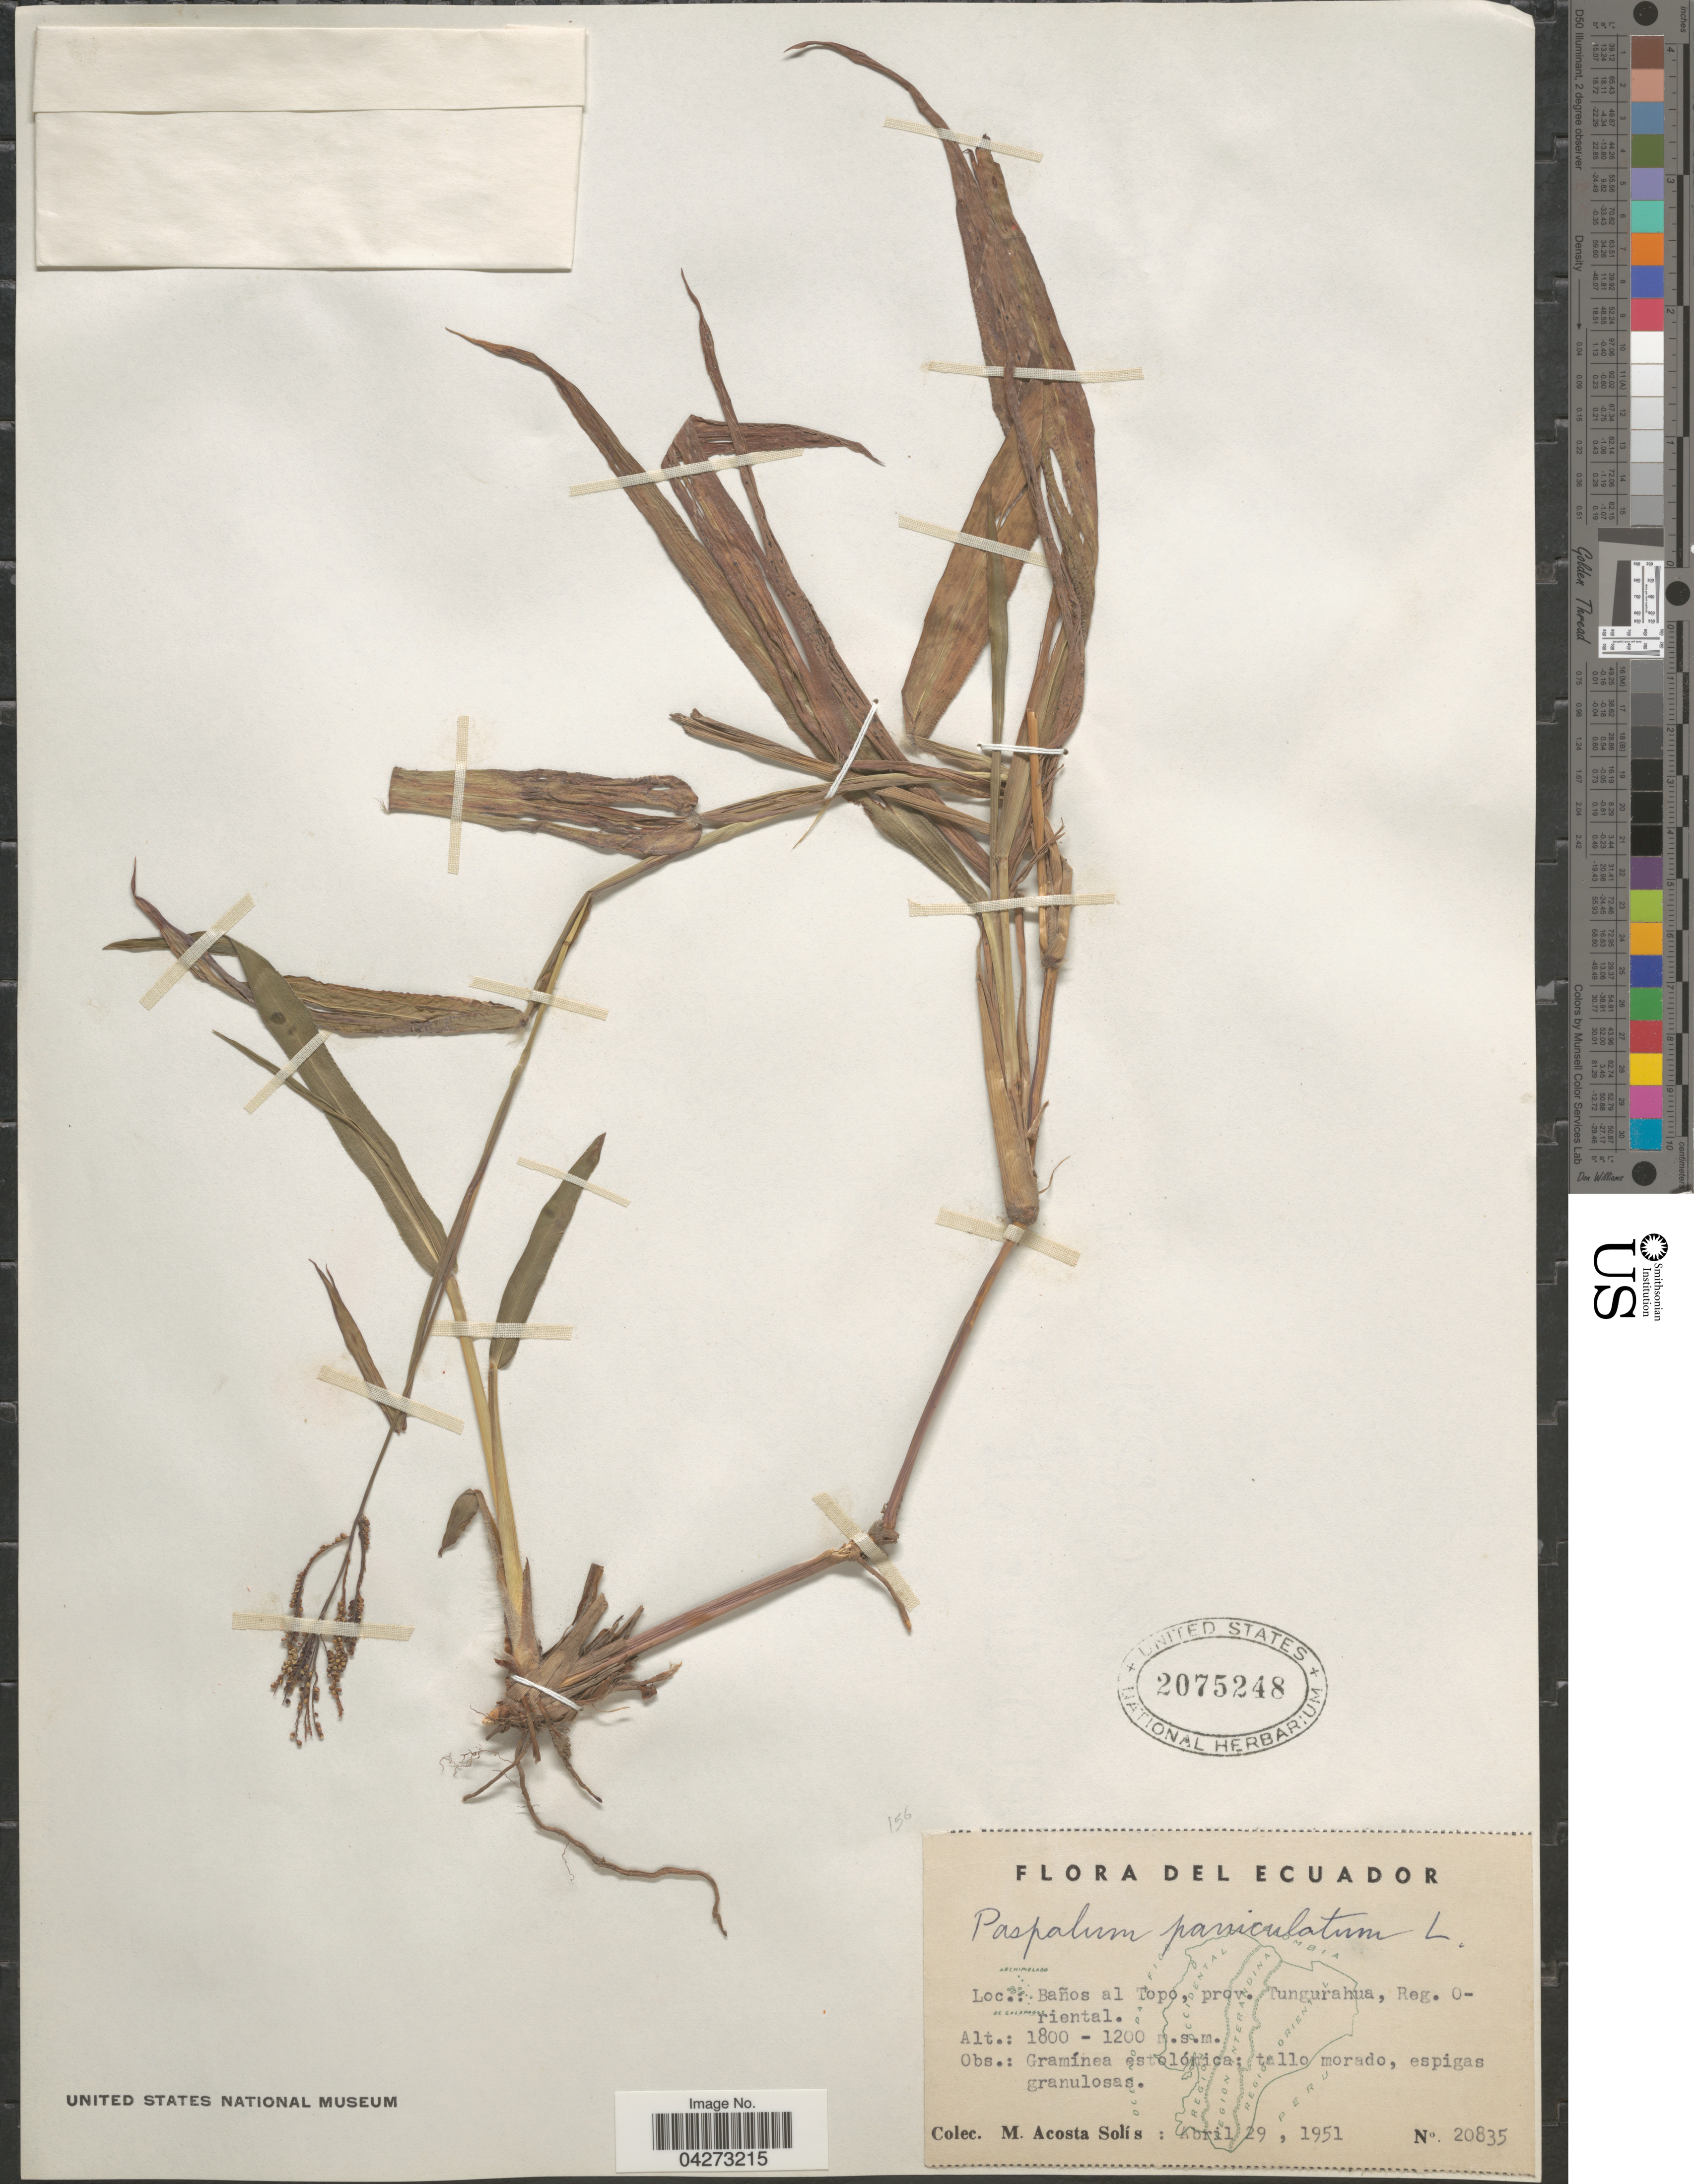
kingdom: Plantae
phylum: Tracheophyta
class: Liliopsida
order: Poales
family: Poaceae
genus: Paspalum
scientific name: Paspalum paniculatum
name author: L.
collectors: M. Acosta Solis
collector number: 20835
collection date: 1951-04-29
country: Ecuador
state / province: Tungurahua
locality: Baños al Topo, Reg. Oriental.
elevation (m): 1200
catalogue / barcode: US 2075248